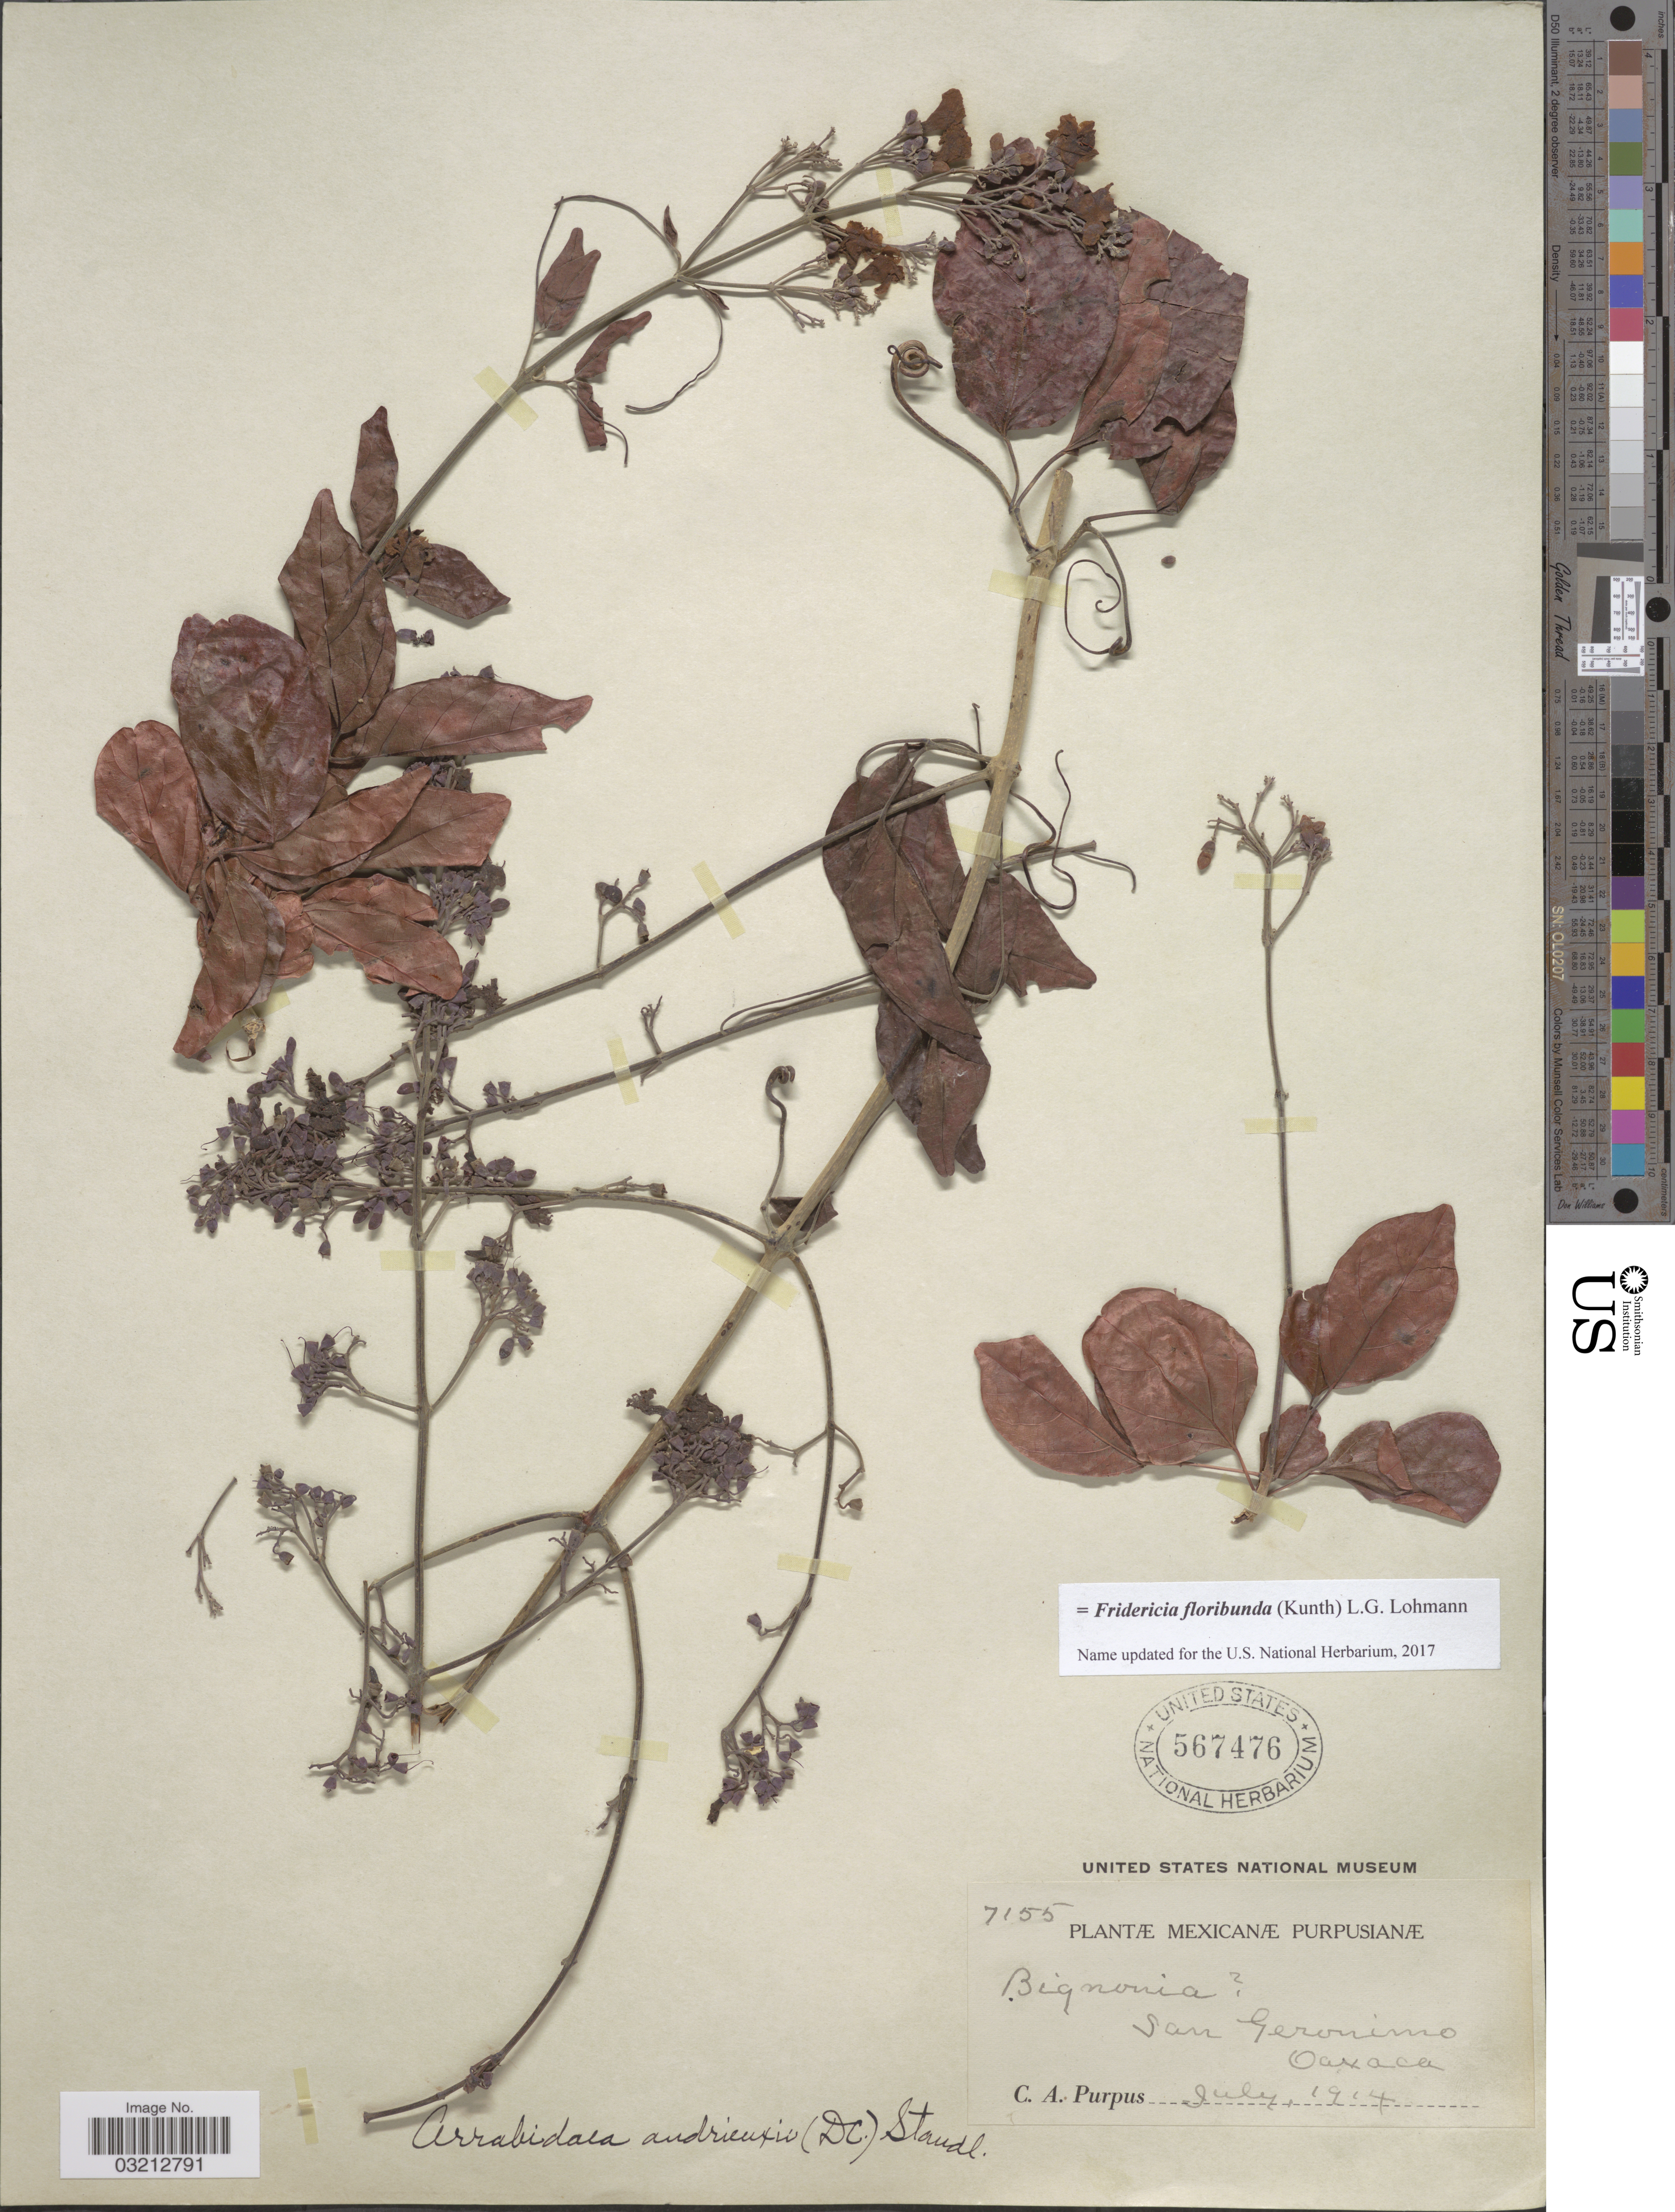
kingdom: Plantae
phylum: Tracheophyta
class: Magnoliopsida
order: Lamiales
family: Bignoniaceae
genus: Fridericia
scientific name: Fridericia floribunda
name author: (Kunth) L.G. Lohmann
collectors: C. A. Purpus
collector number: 7155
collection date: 1914-07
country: Mexico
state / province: Oaxaca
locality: San Geronimo.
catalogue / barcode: US 567476